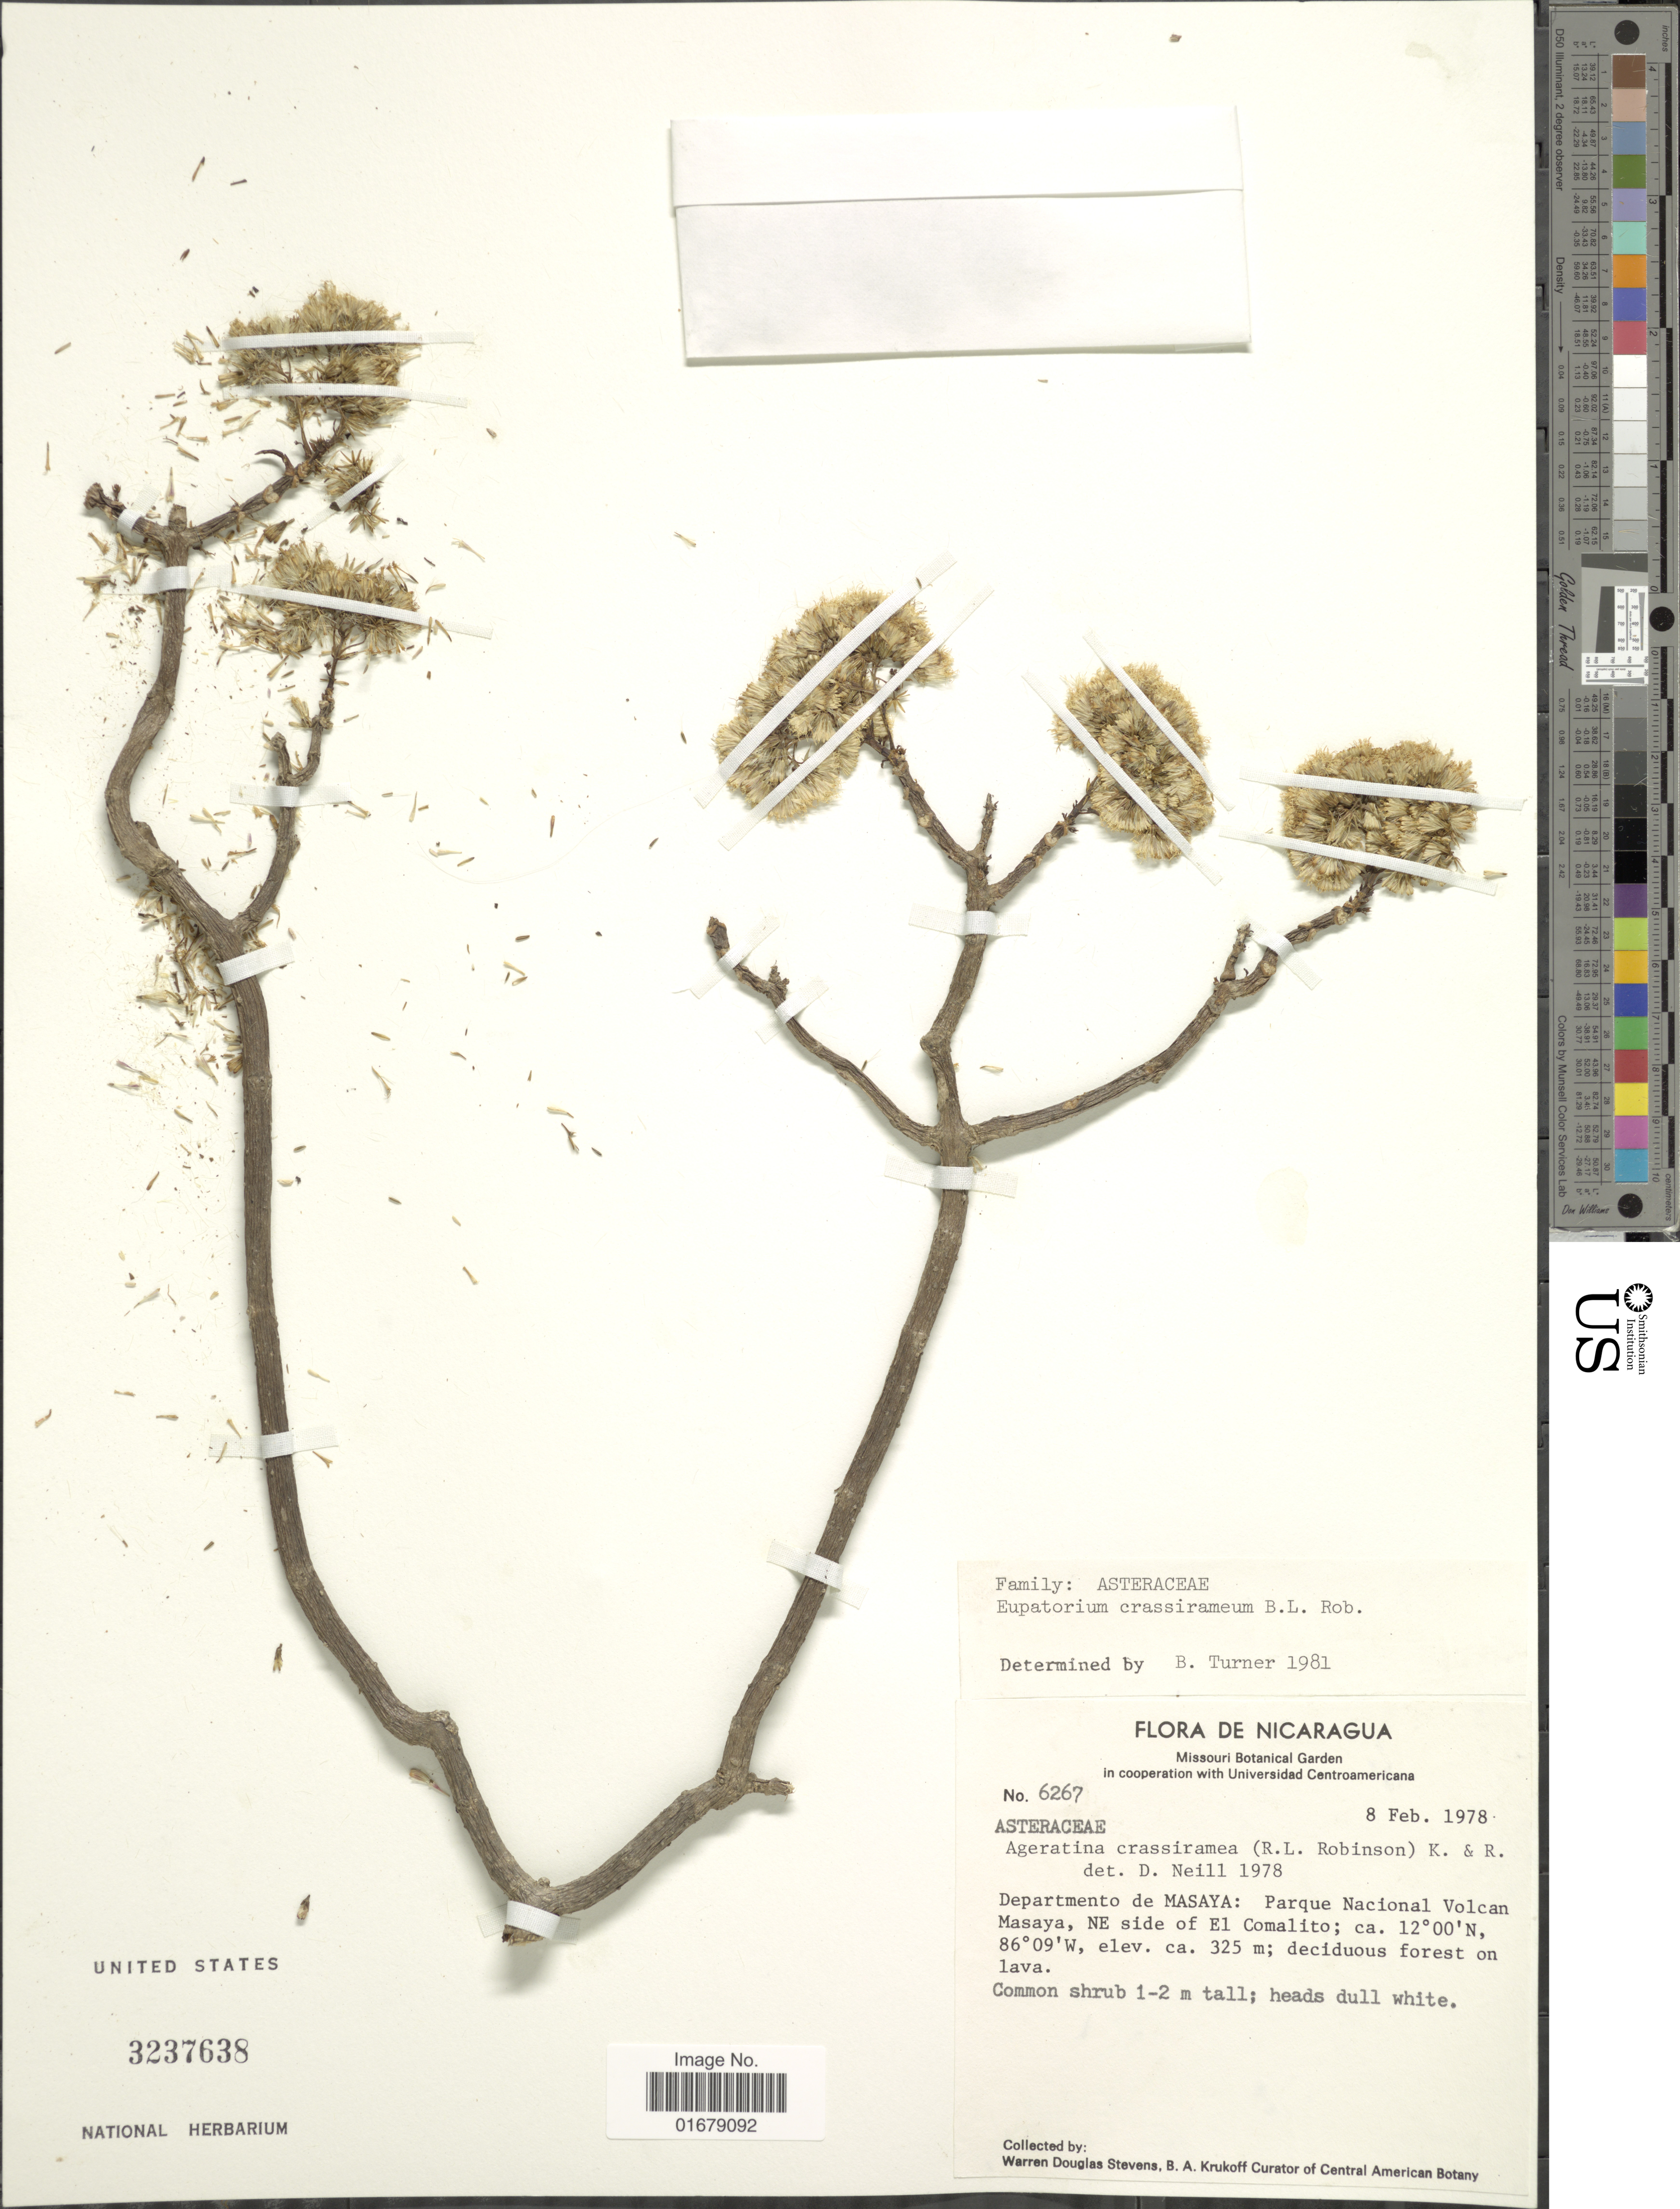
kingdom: Plantae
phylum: Tracheophyta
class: Magnoliopsida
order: Asterales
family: Asteraceae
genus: Pachythamnus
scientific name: Pachythamnus crassirameus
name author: (B.L. Rob.) R.M. King & H. Rob.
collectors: W. D. Stevens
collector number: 6267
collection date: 1978-02-08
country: Nicaragua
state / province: Masaya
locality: Nicaragua. Departamento de Masaya: Parque Nacional Volcan Masaya, NE side of El Comalito;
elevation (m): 325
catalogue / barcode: US 3237638